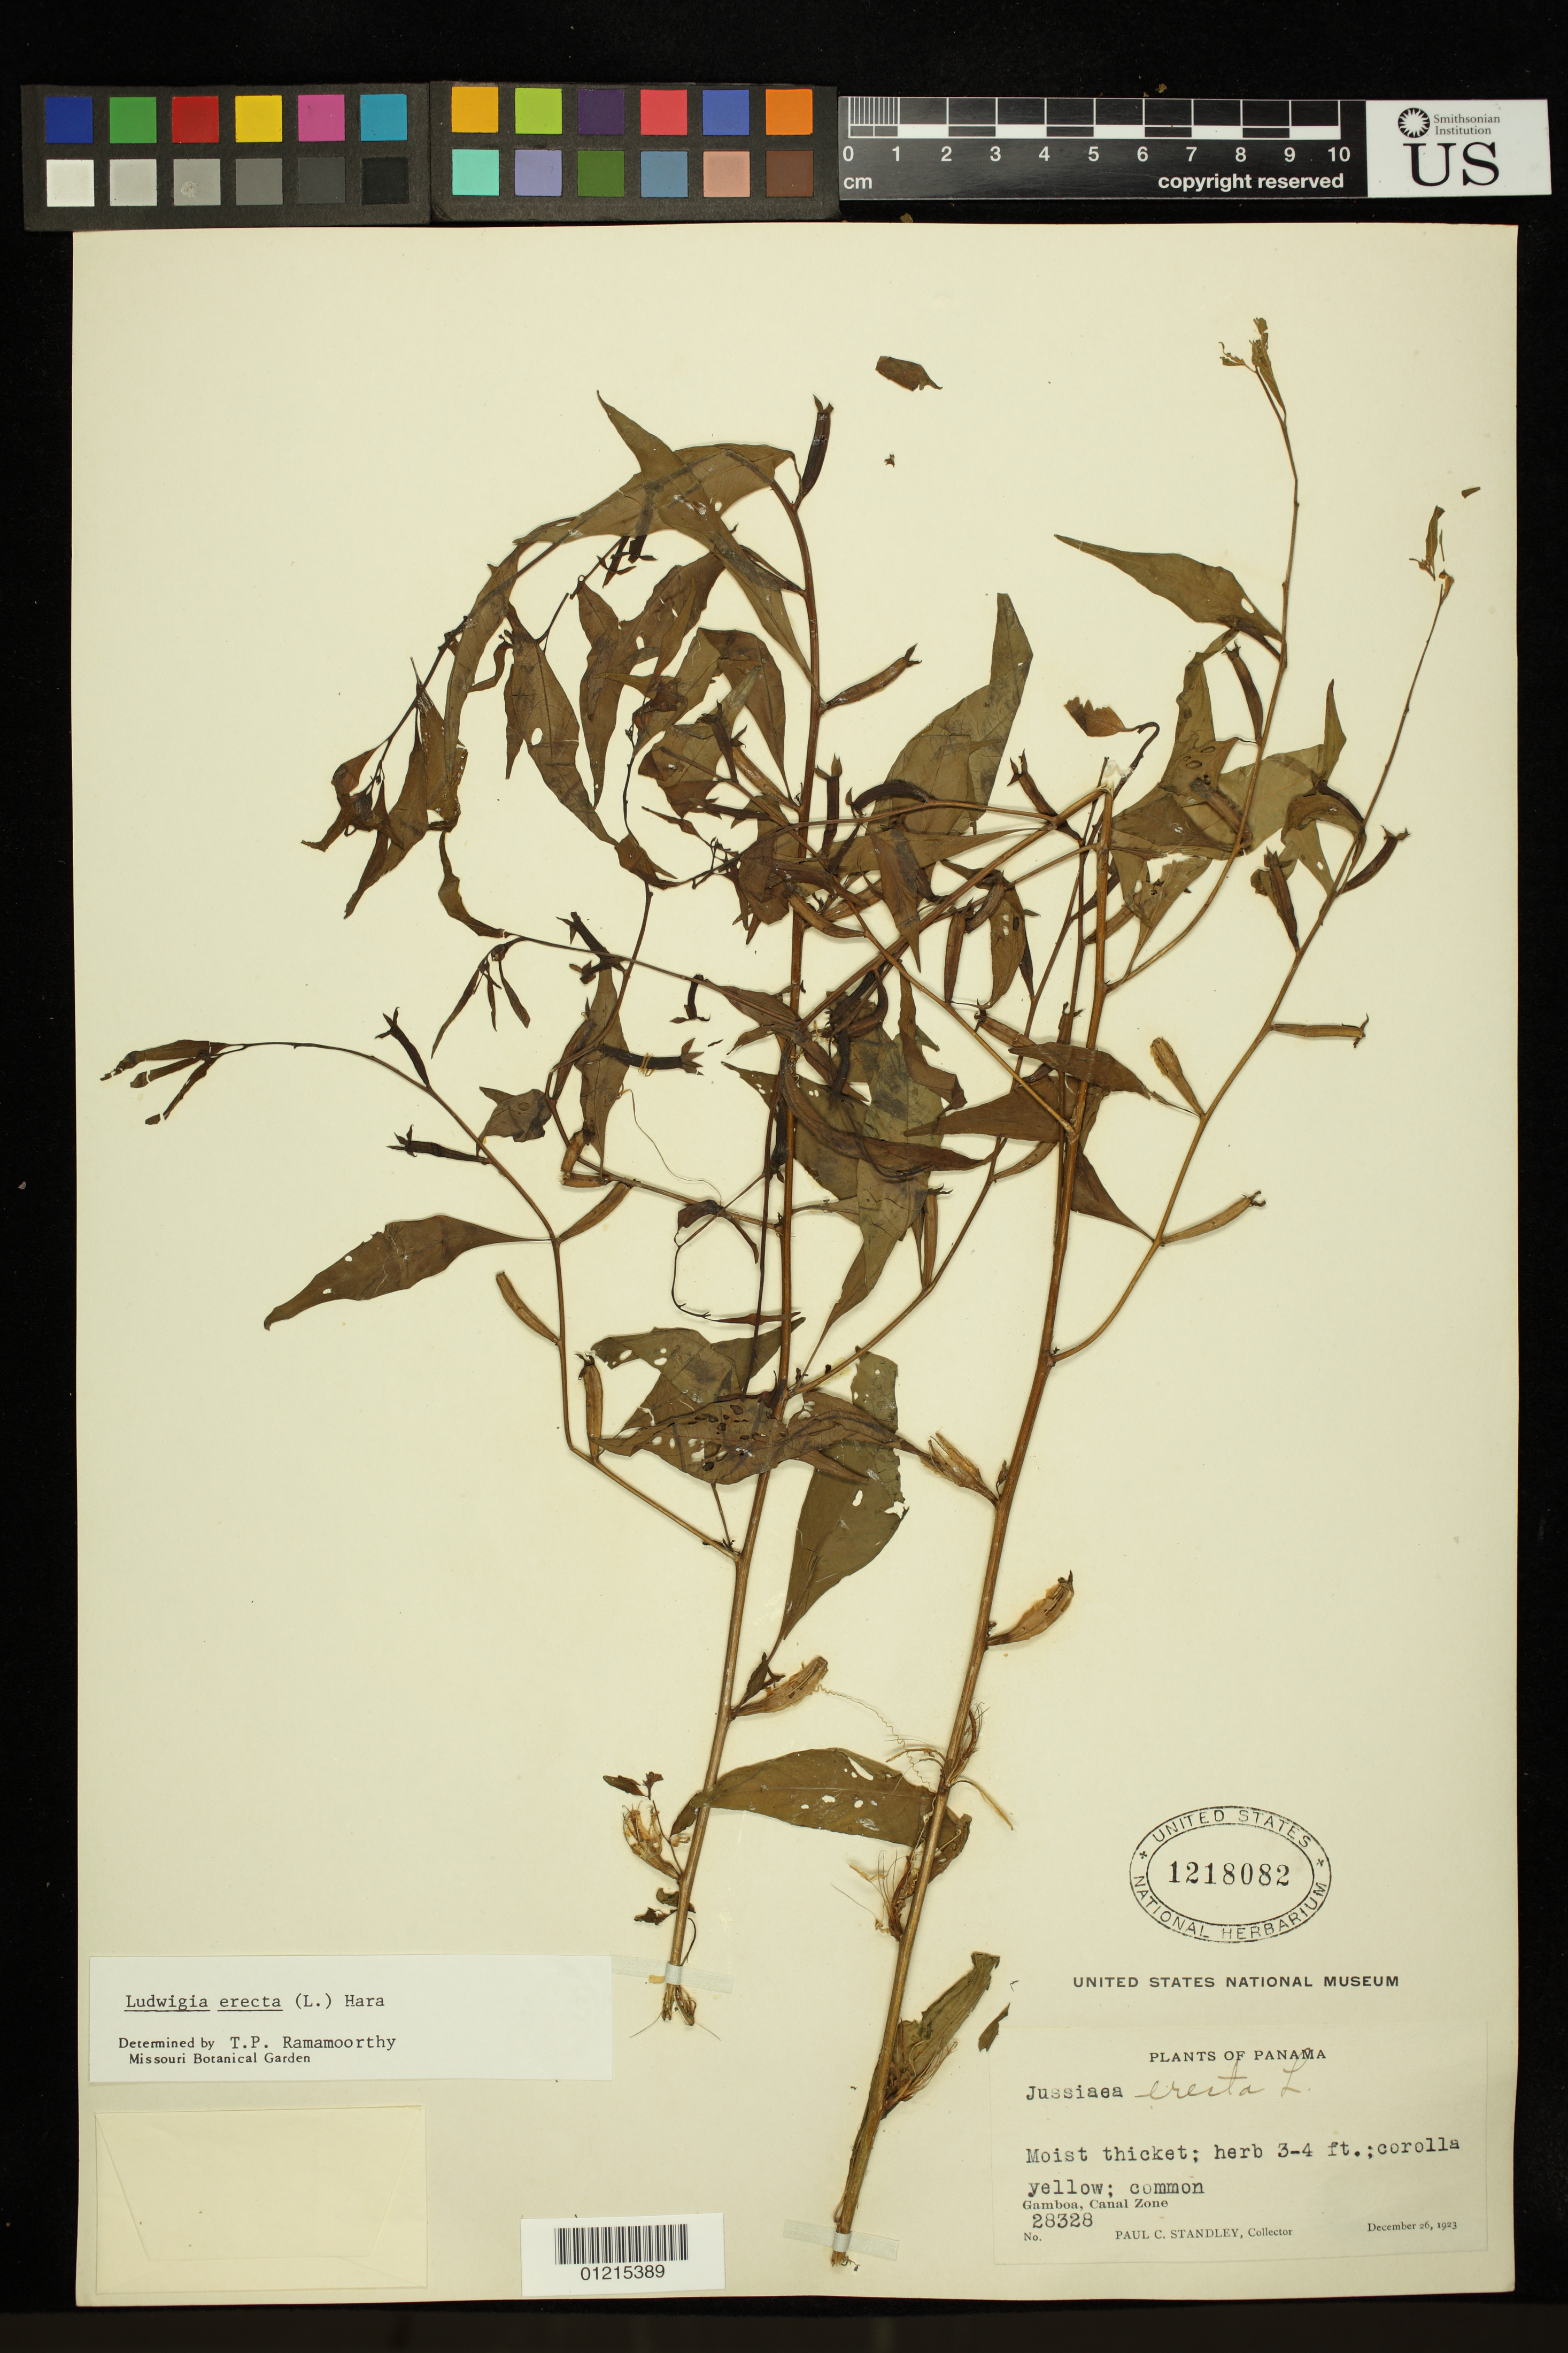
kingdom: Plantae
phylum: Tracheophyta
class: Magnoliopsida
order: Myrtales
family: Onagraceae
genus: Ludwigia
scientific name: Ludwigia erecta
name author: (L.) H. Hara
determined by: Ramamoorthy, T. P.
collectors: P. C. Standley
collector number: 28328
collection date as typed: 26 Dec 1923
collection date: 1923-12-26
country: Panama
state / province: Colón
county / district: Canal Zone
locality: Gamboa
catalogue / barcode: US 1218082